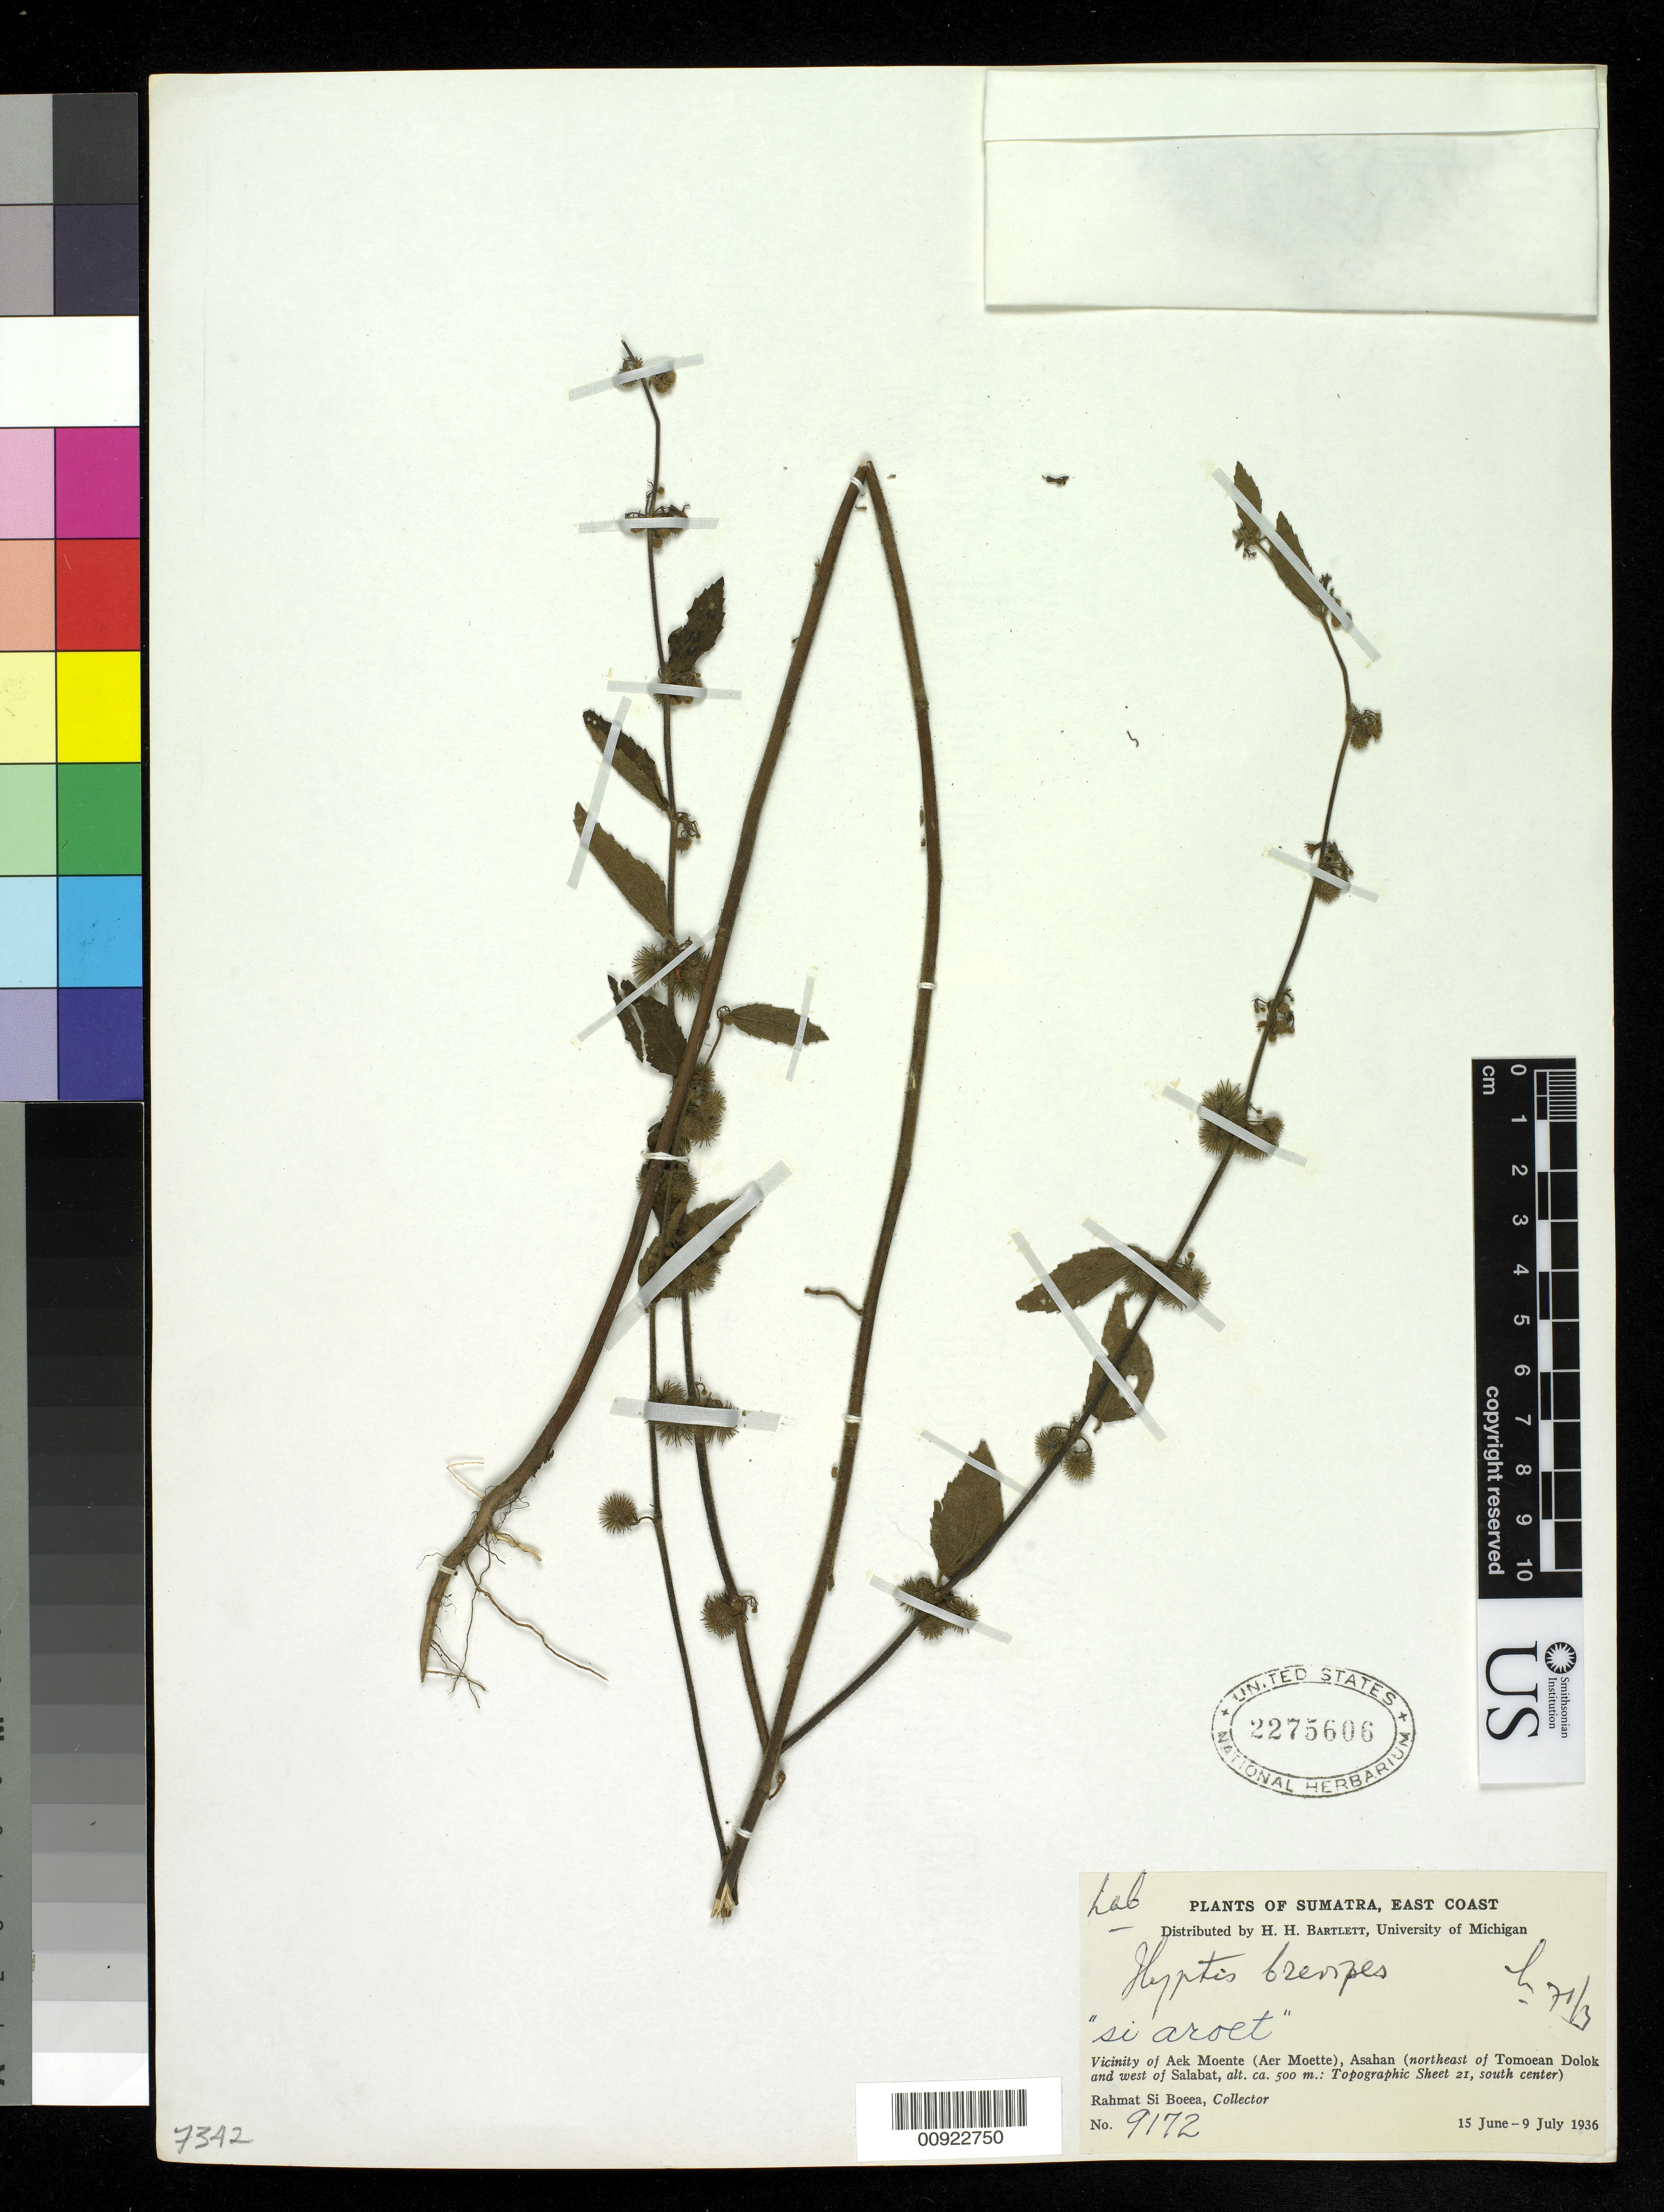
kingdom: Plantae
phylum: Tracheophyta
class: Magnoliopsida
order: Lamiales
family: Lamiaceae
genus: Hyptis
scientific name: Hyptis brevipes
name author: Poit.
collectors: Rahmat Si Boeea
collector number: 9172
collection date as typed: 15 Jun 1936 to 09 Jul 1936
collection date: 1936-06-15/1936-07-09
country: Indonesia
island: Sumatra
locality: Vicinity of Aek Moente (Aer Moette), Asahan (northeast of Tomoean Dolok and west of Salabat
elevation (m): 500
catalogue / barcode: US 2275606